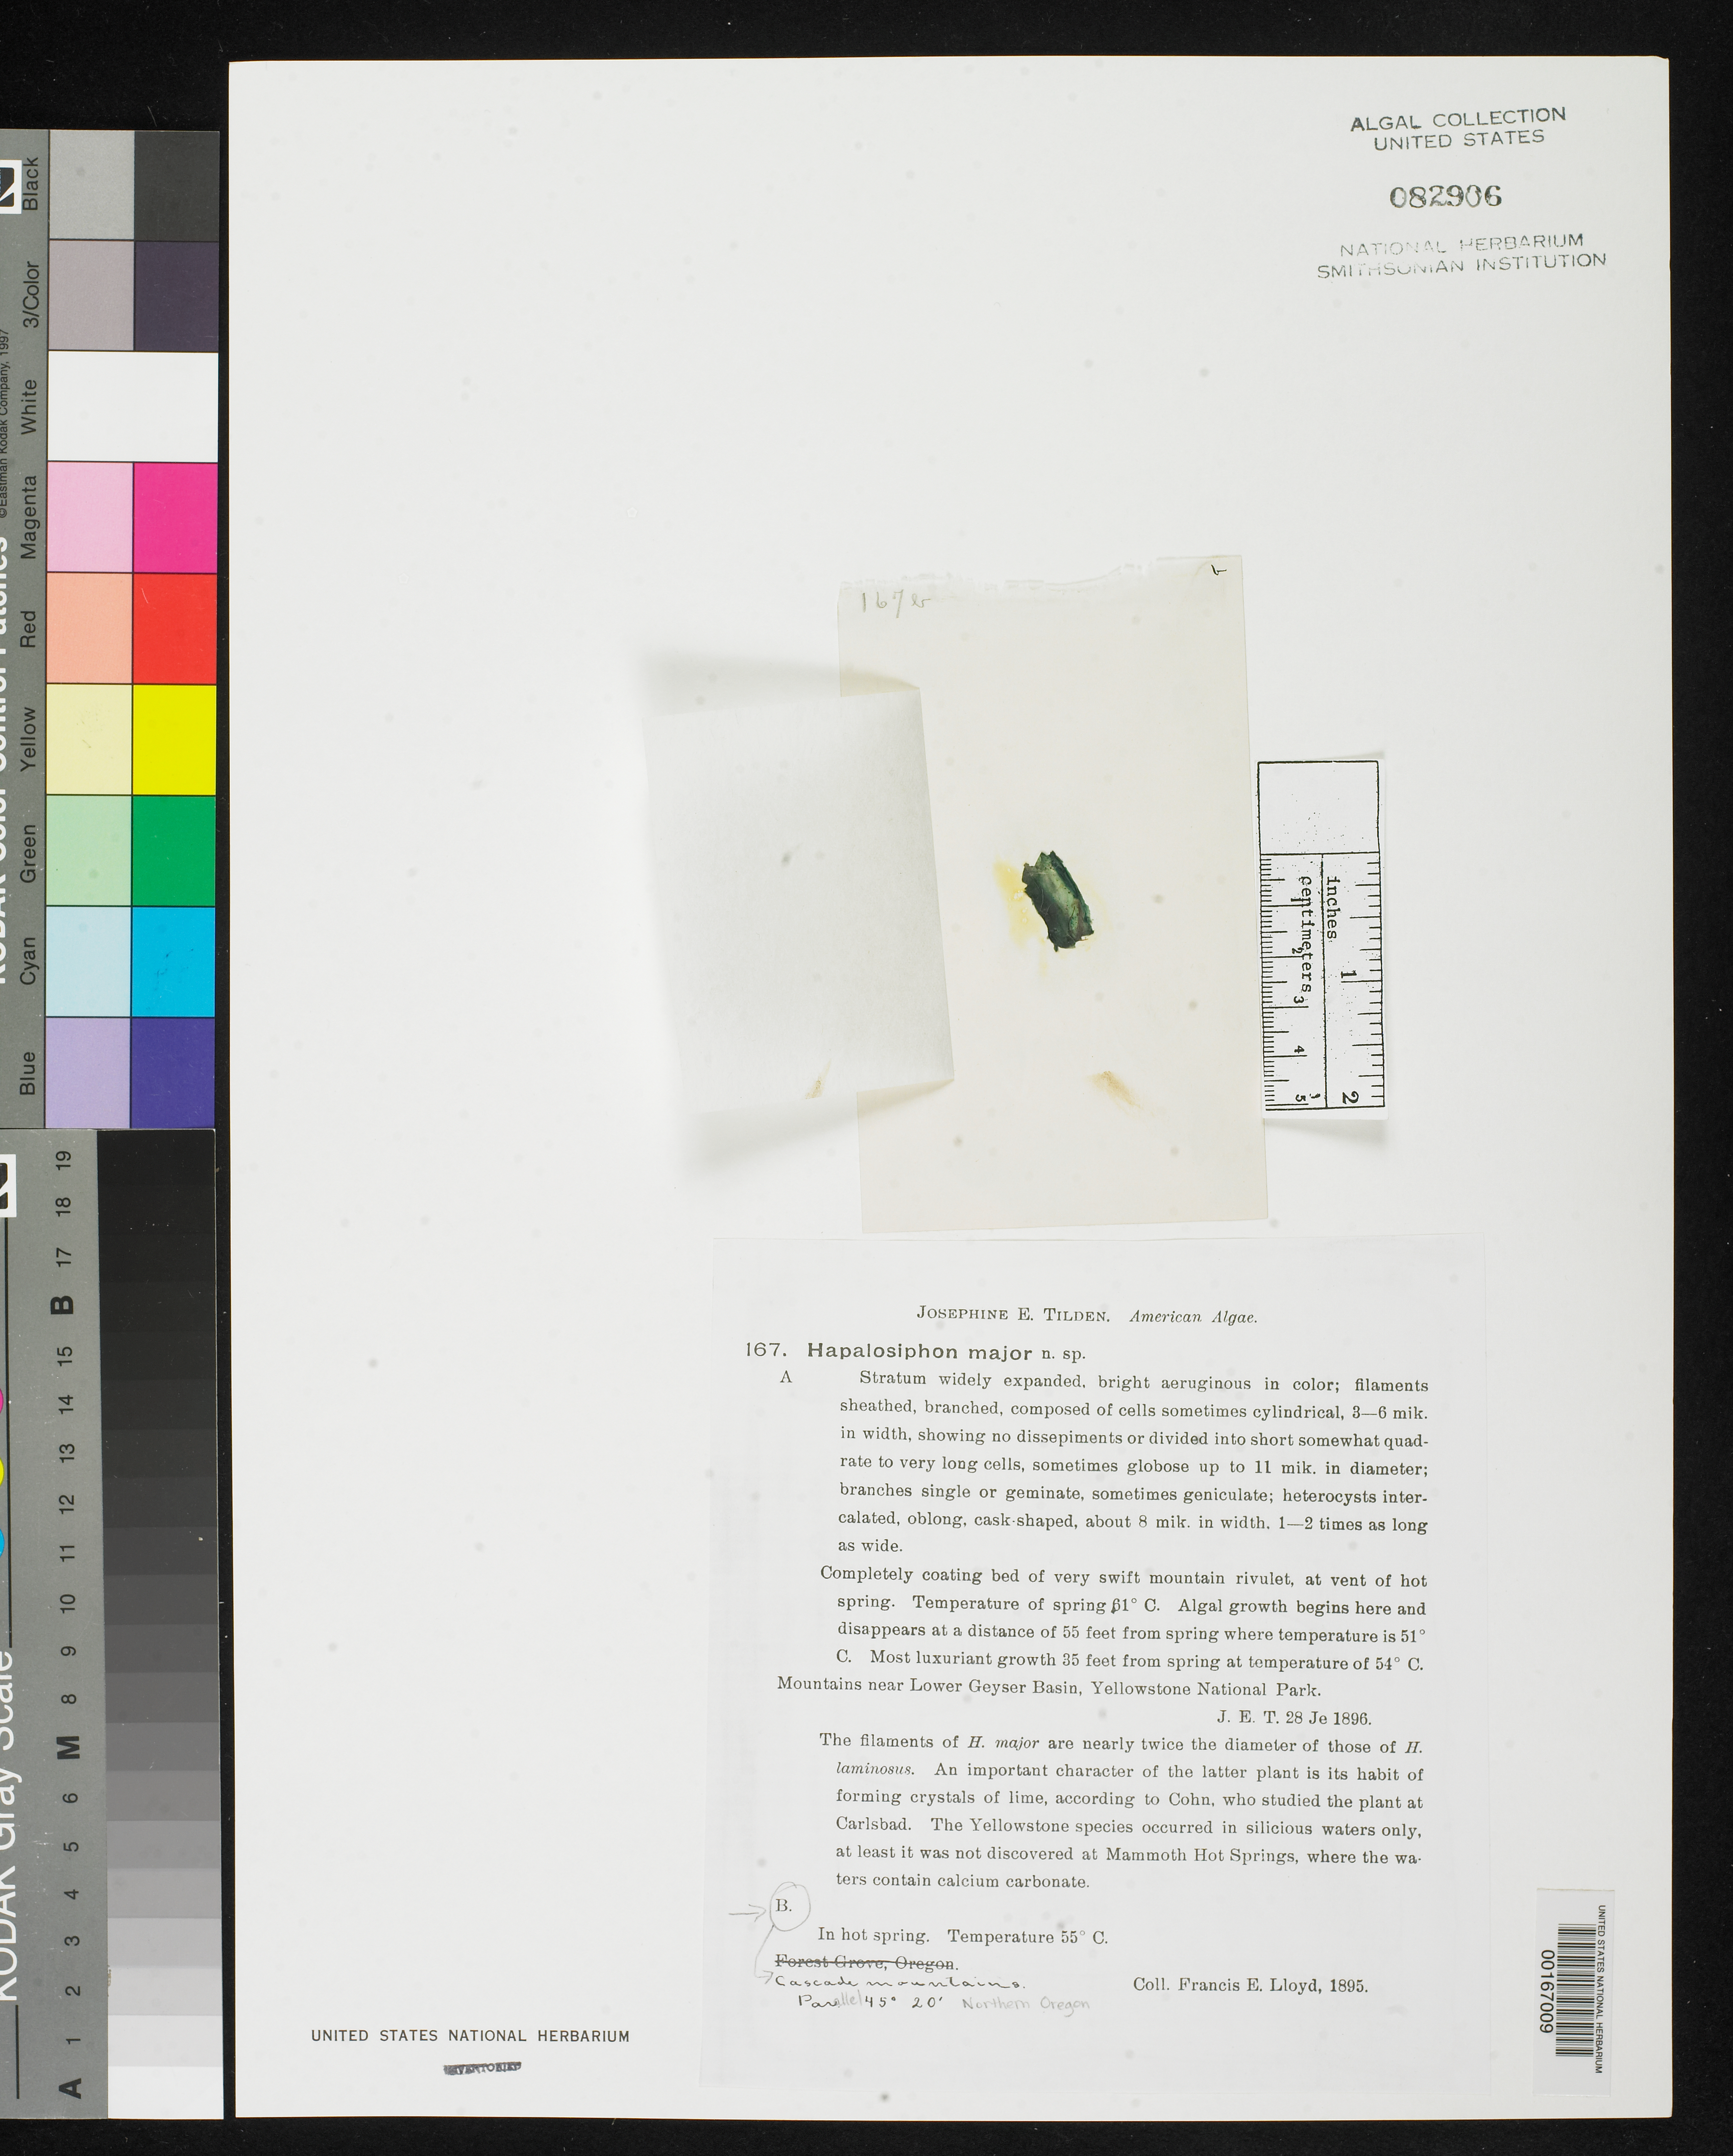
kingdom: Bacteria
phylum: Cyanobacteria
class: Cyanobacteriia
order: Cyanobacteriales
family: Hapalosiphonaceae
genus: Hapalosiphon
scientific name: Hapalosiphon major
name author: J. E. Tilden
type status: Syntype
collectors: F. E. Lloyd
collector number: JET 167B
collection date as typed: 1895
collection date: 1895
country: United States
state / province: Oregon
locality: Cascade Range.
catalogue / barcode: US 82906